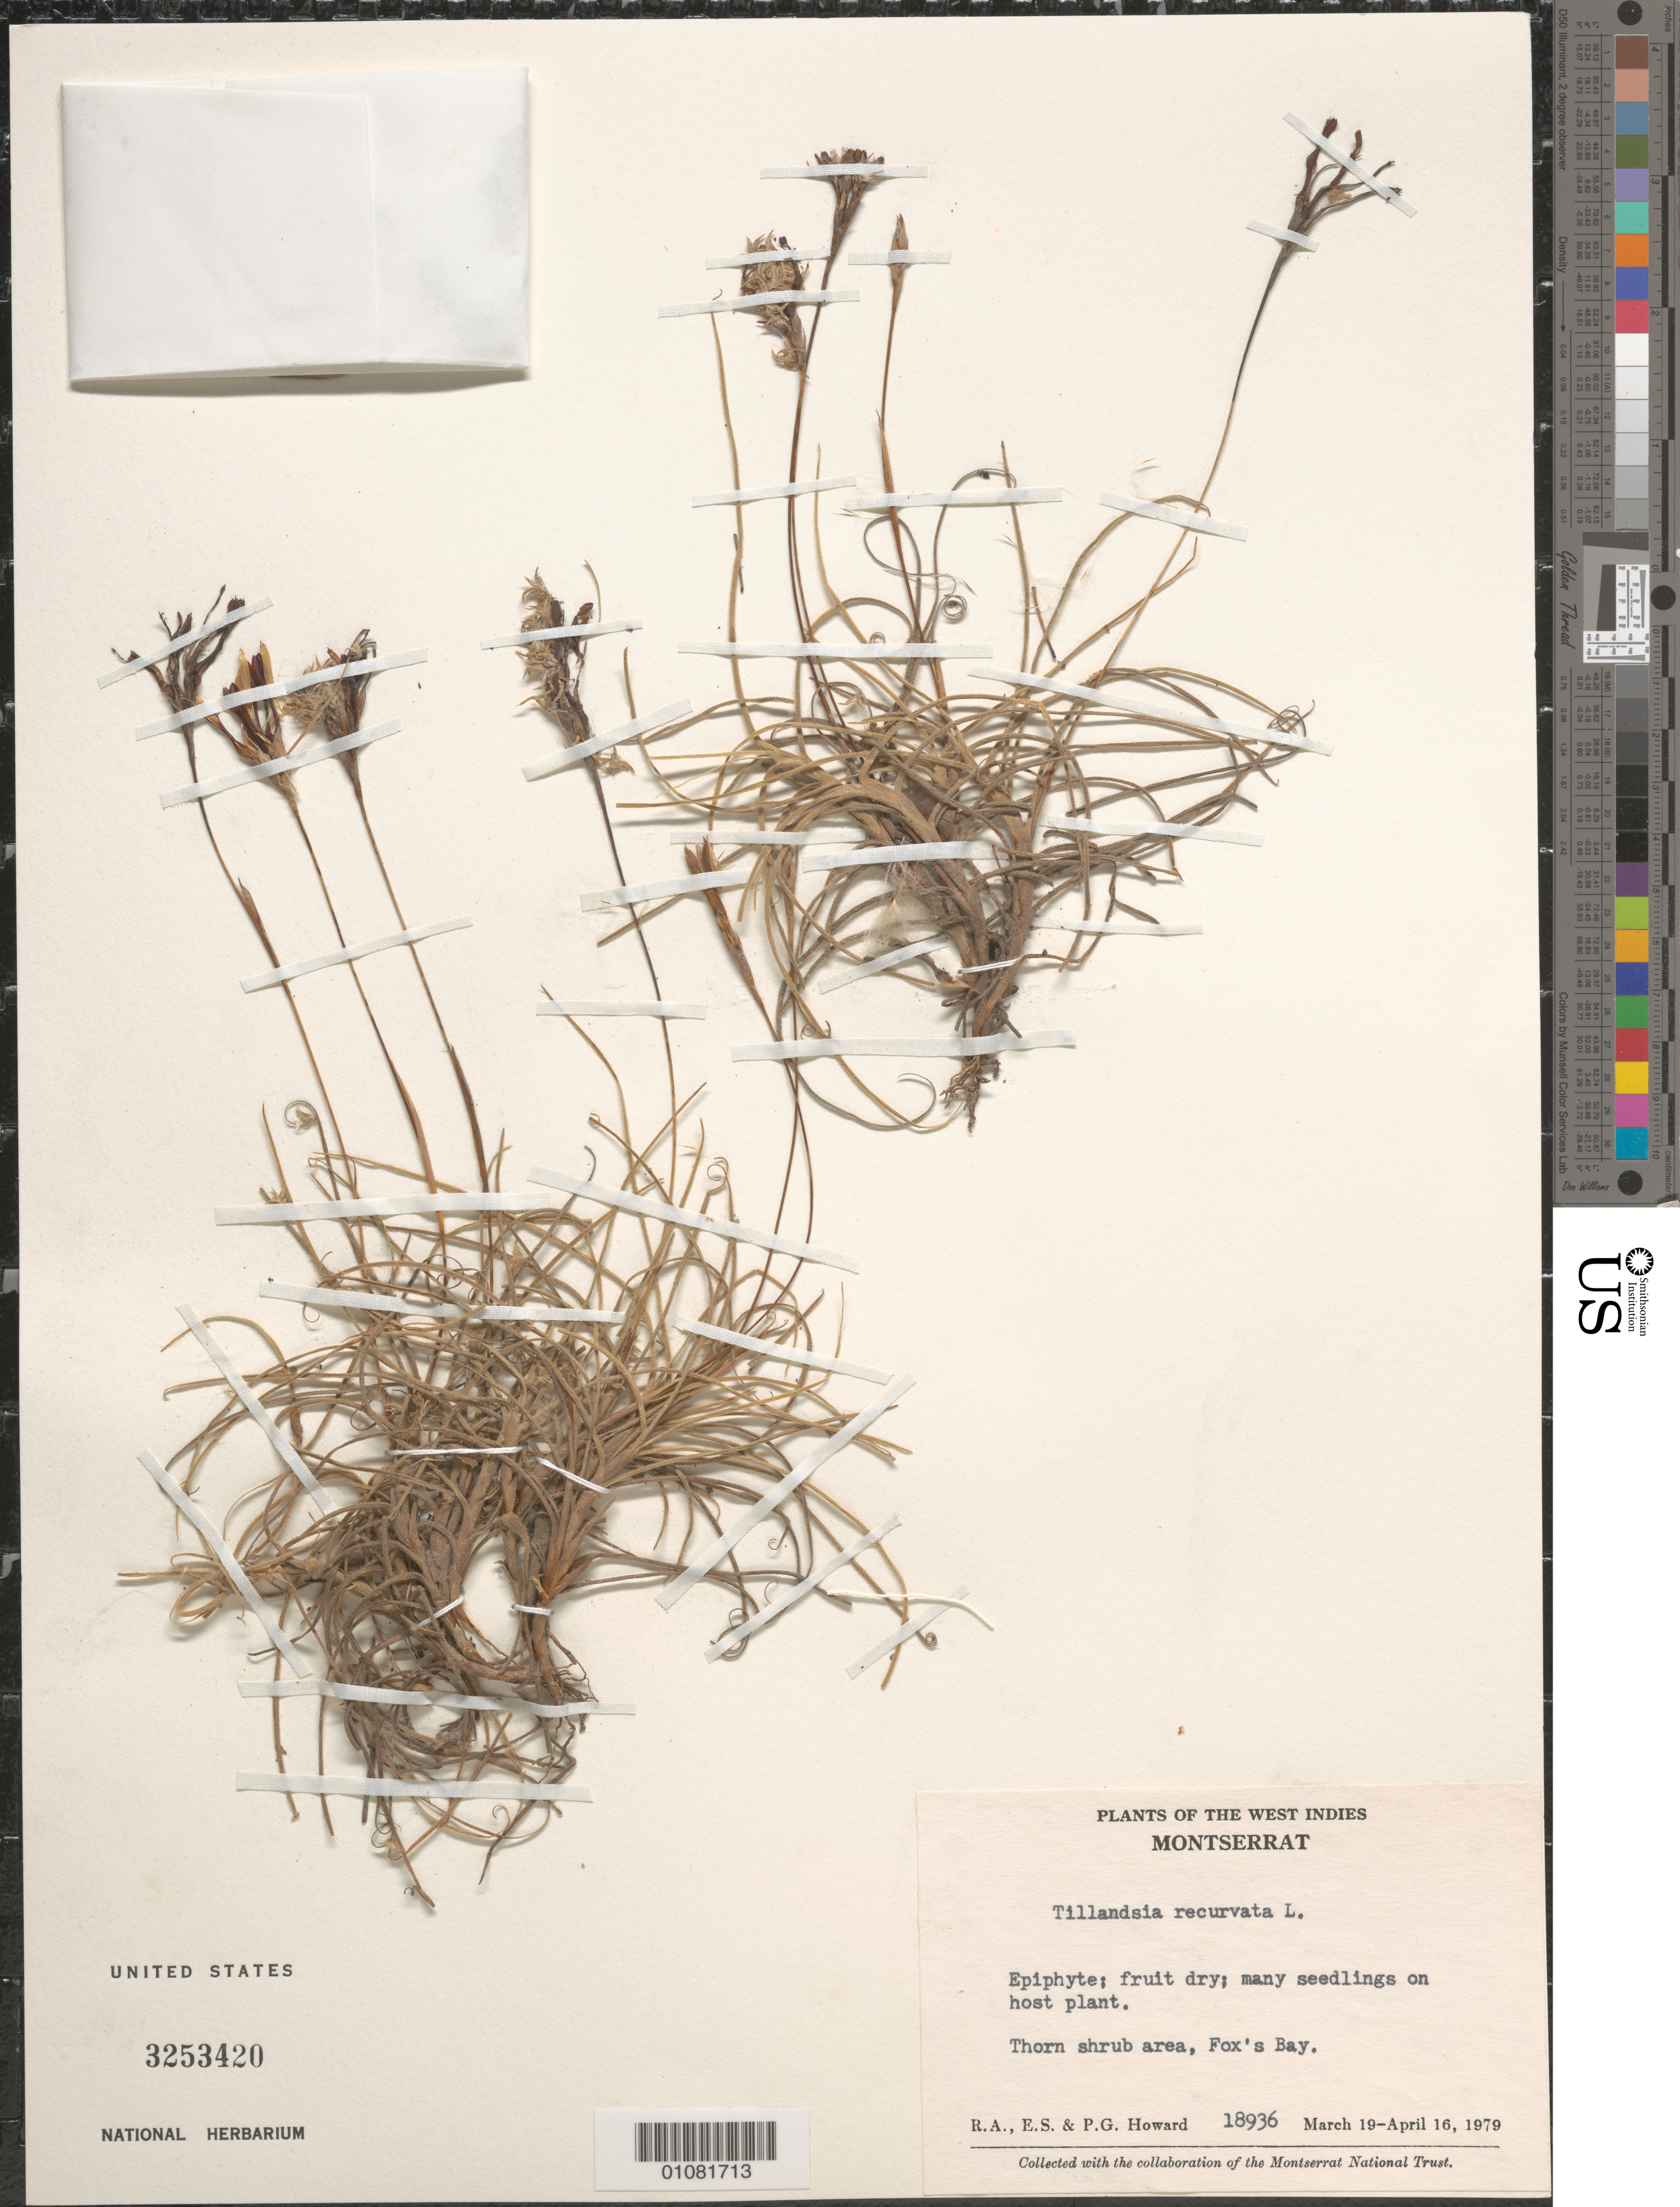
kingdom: Plantae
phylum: Tracheophyta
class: Liliopsida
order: Poales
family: Bromeliaceae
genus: Tillandsia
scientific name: Tillandsia recurvata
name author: L.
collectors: R. A. Howard, E. S. Howard & P. Howard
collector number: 18936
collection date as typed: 18 Mar 1979 to 16 Apr 1979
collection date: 1979-03-18/1979-04-16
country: Montserrat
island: Montserrat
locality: Thorn shrub area, Fox's Bay.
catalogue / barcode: US 3253420